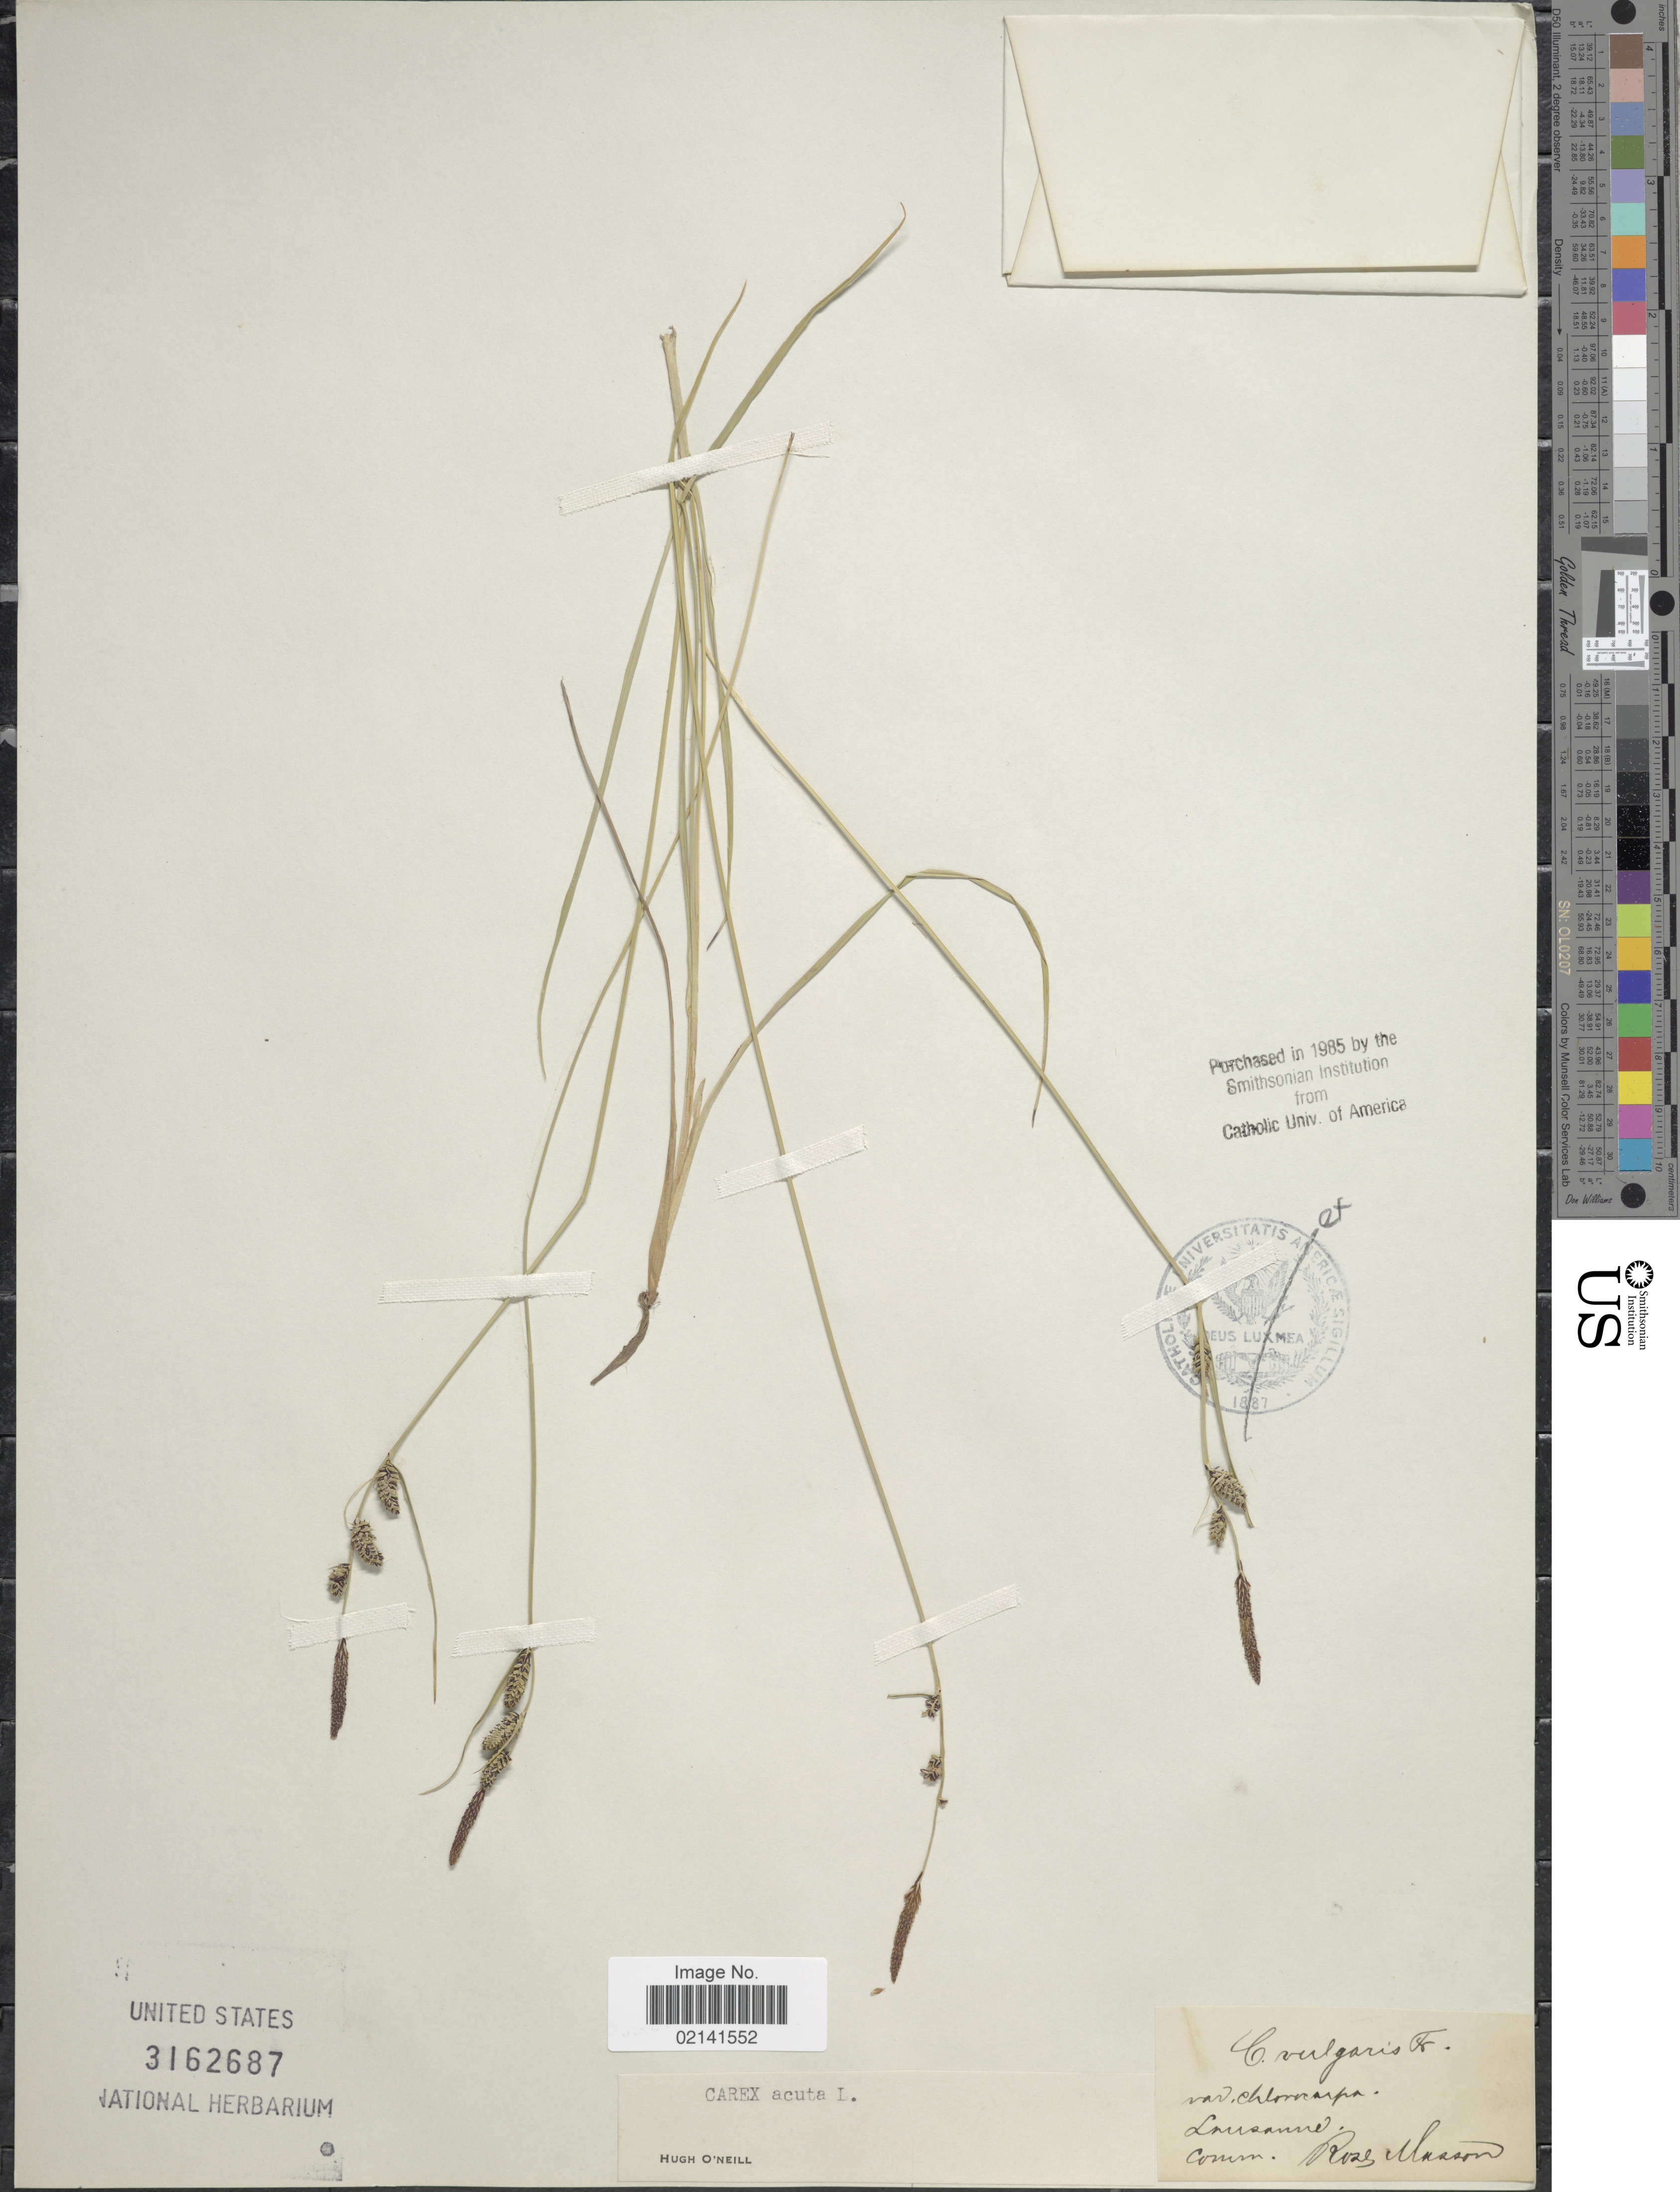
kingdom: Plantae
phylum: Tracheophyta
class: Liliopsida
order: Poales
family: Cyperaceae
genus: Carex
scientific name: Carex acuta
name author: L.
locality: Lausanne [interpreted]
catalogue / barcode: US 3162687